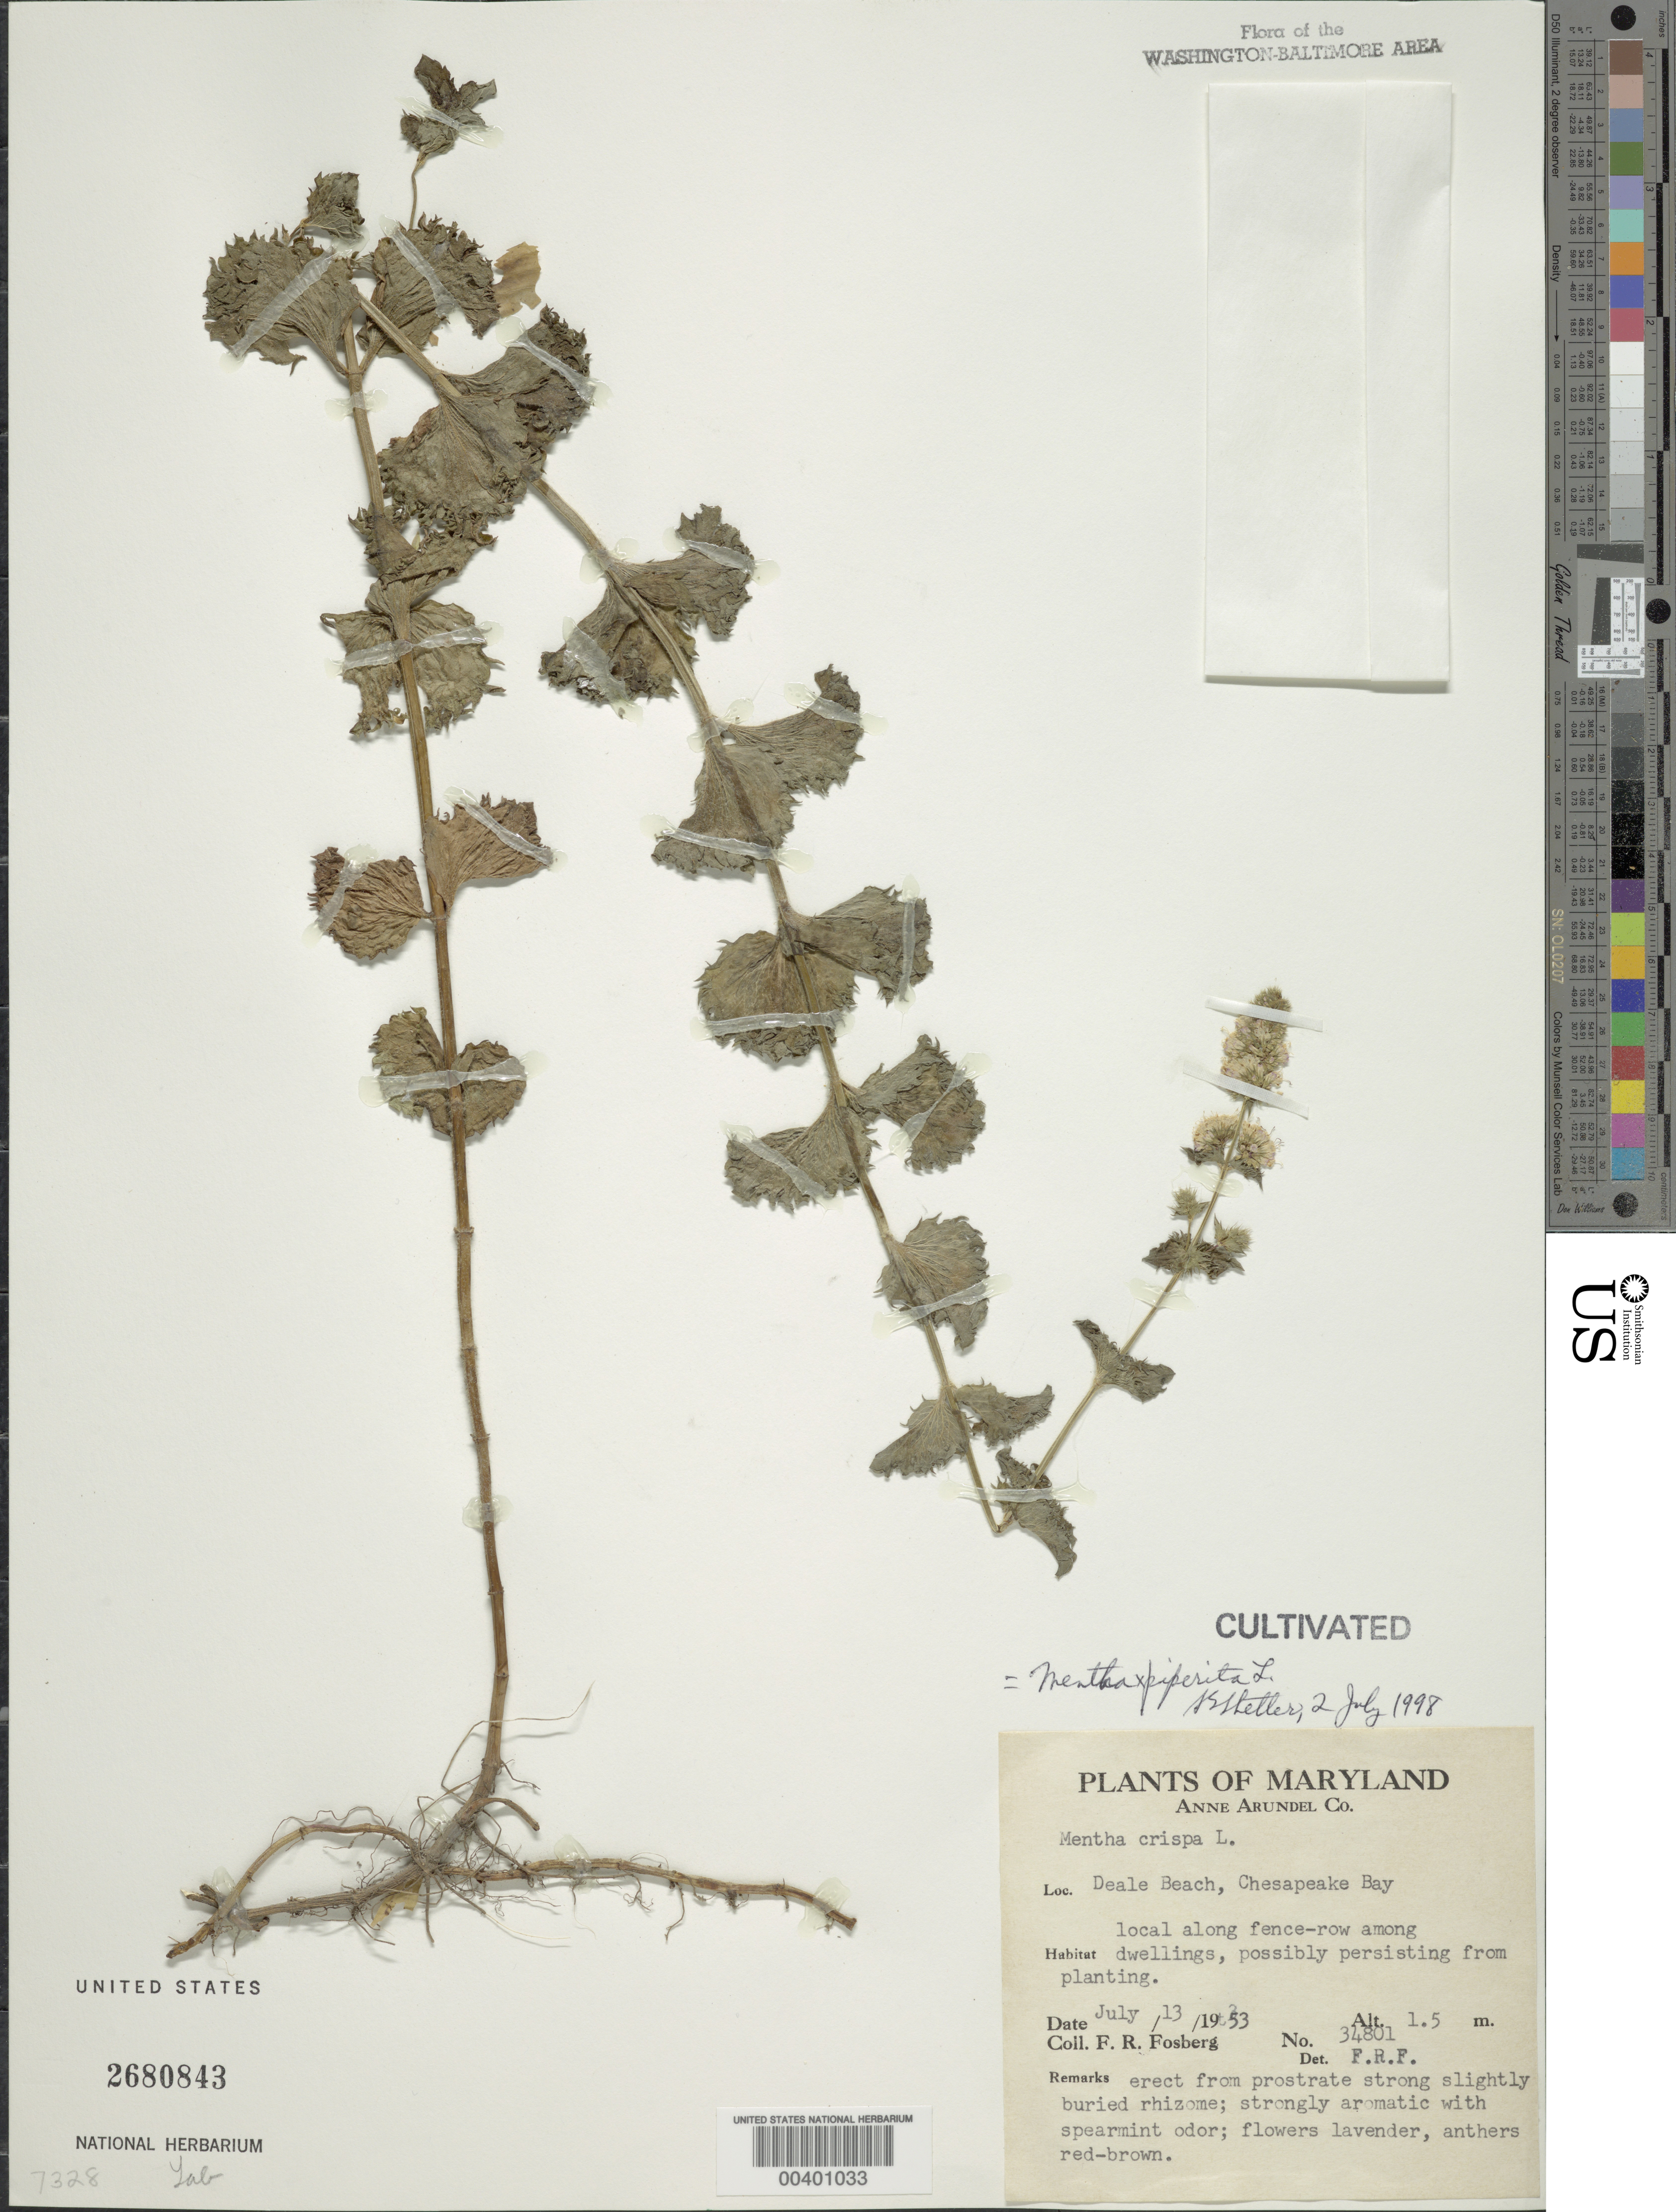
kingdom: Plantae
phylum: Tracheophyta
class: Magnoliopsida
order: Lamiales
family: Lamiaceae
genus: Mentha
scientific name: Mentha x piperita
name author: L.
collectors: F. R. Fosberg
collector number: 34801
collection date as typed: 13 Jul 1953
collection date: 1953-07-13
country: United States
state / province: Maryland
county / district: Anne Arundel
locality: Deale Beach, Chesapeake Bay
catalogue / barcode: US 2680843